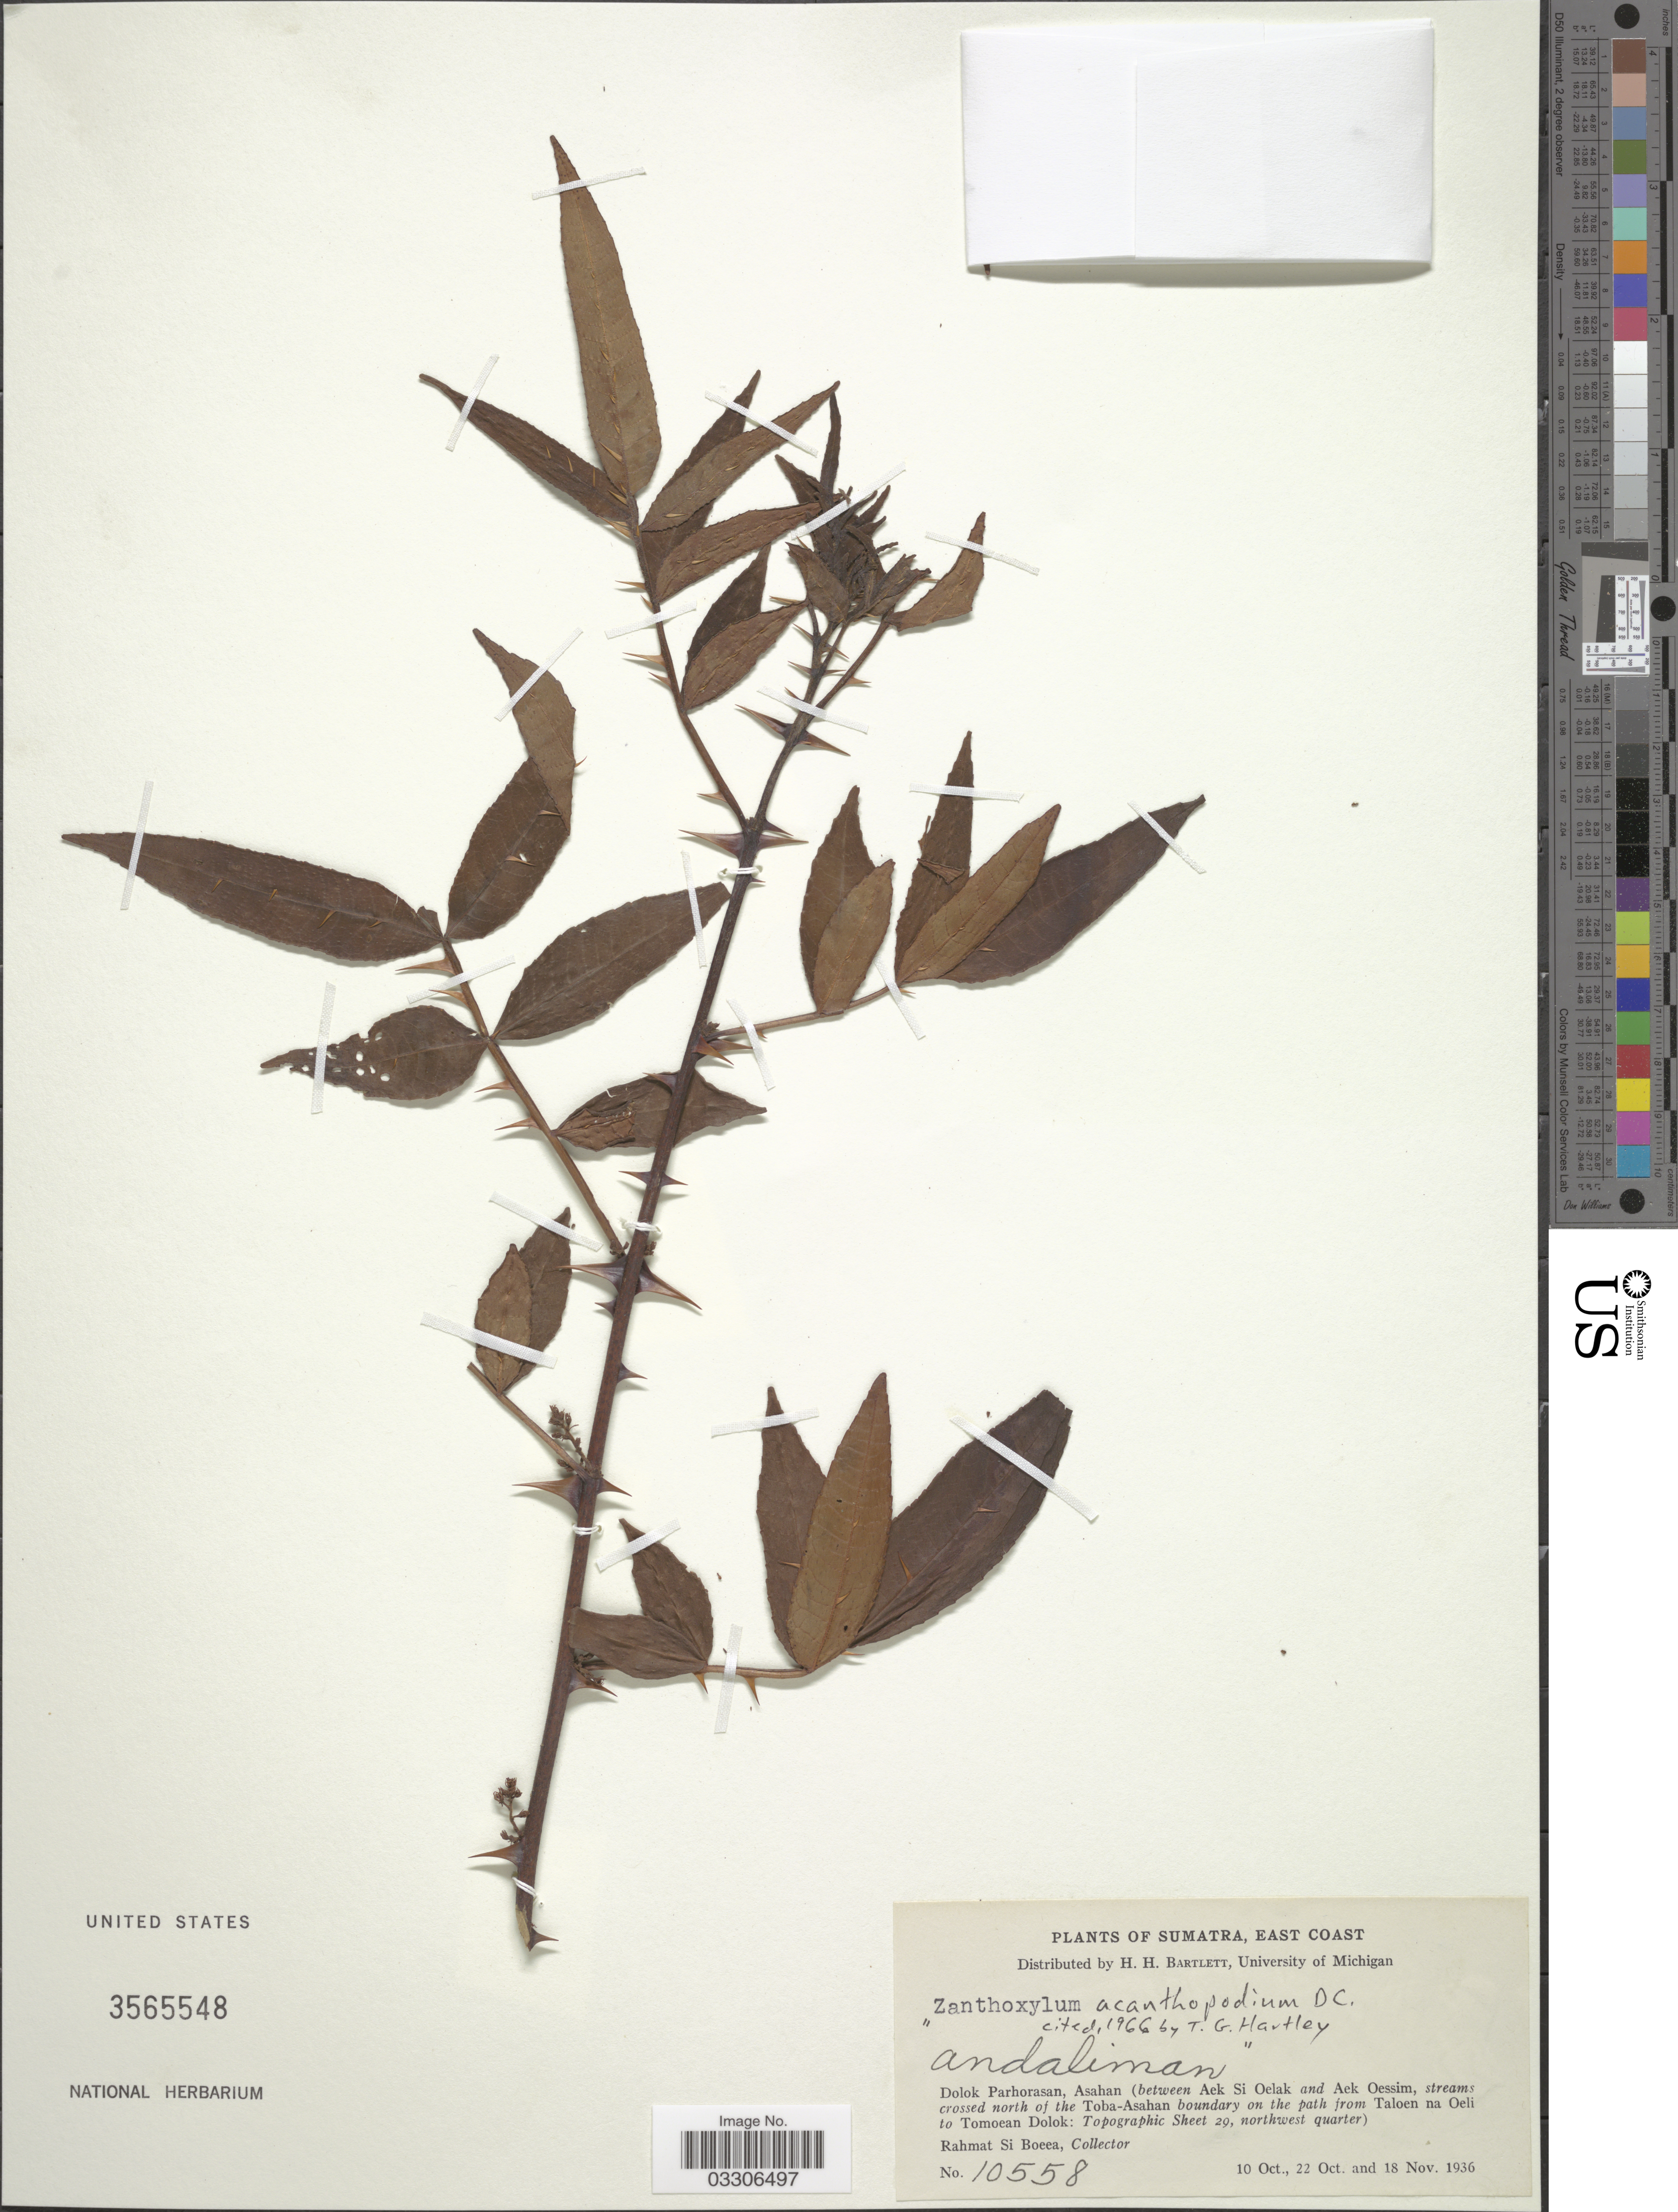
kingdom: Plantae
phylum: Tracheophyta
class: Magnoliopsida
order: Sapindales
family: Rutaceae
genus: Zanthoxylum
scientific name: Zanthoxylum acanthopodium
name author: DC.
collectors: Rahmat Si Boeea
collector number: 10558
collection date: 1936-10-10/1936-11-18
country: Indonesia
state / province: Sumatra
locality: East Coast. Dolok Parhorasan, Asahan (between Aek Si Oelak and Aek Oessim, streams crossed north of the Toba-Asahan boundary on the path from Taloen na Oeli to Tomoean Dolok: Topographic Sheet 29, northwest quarter).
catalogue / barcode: US 3565548